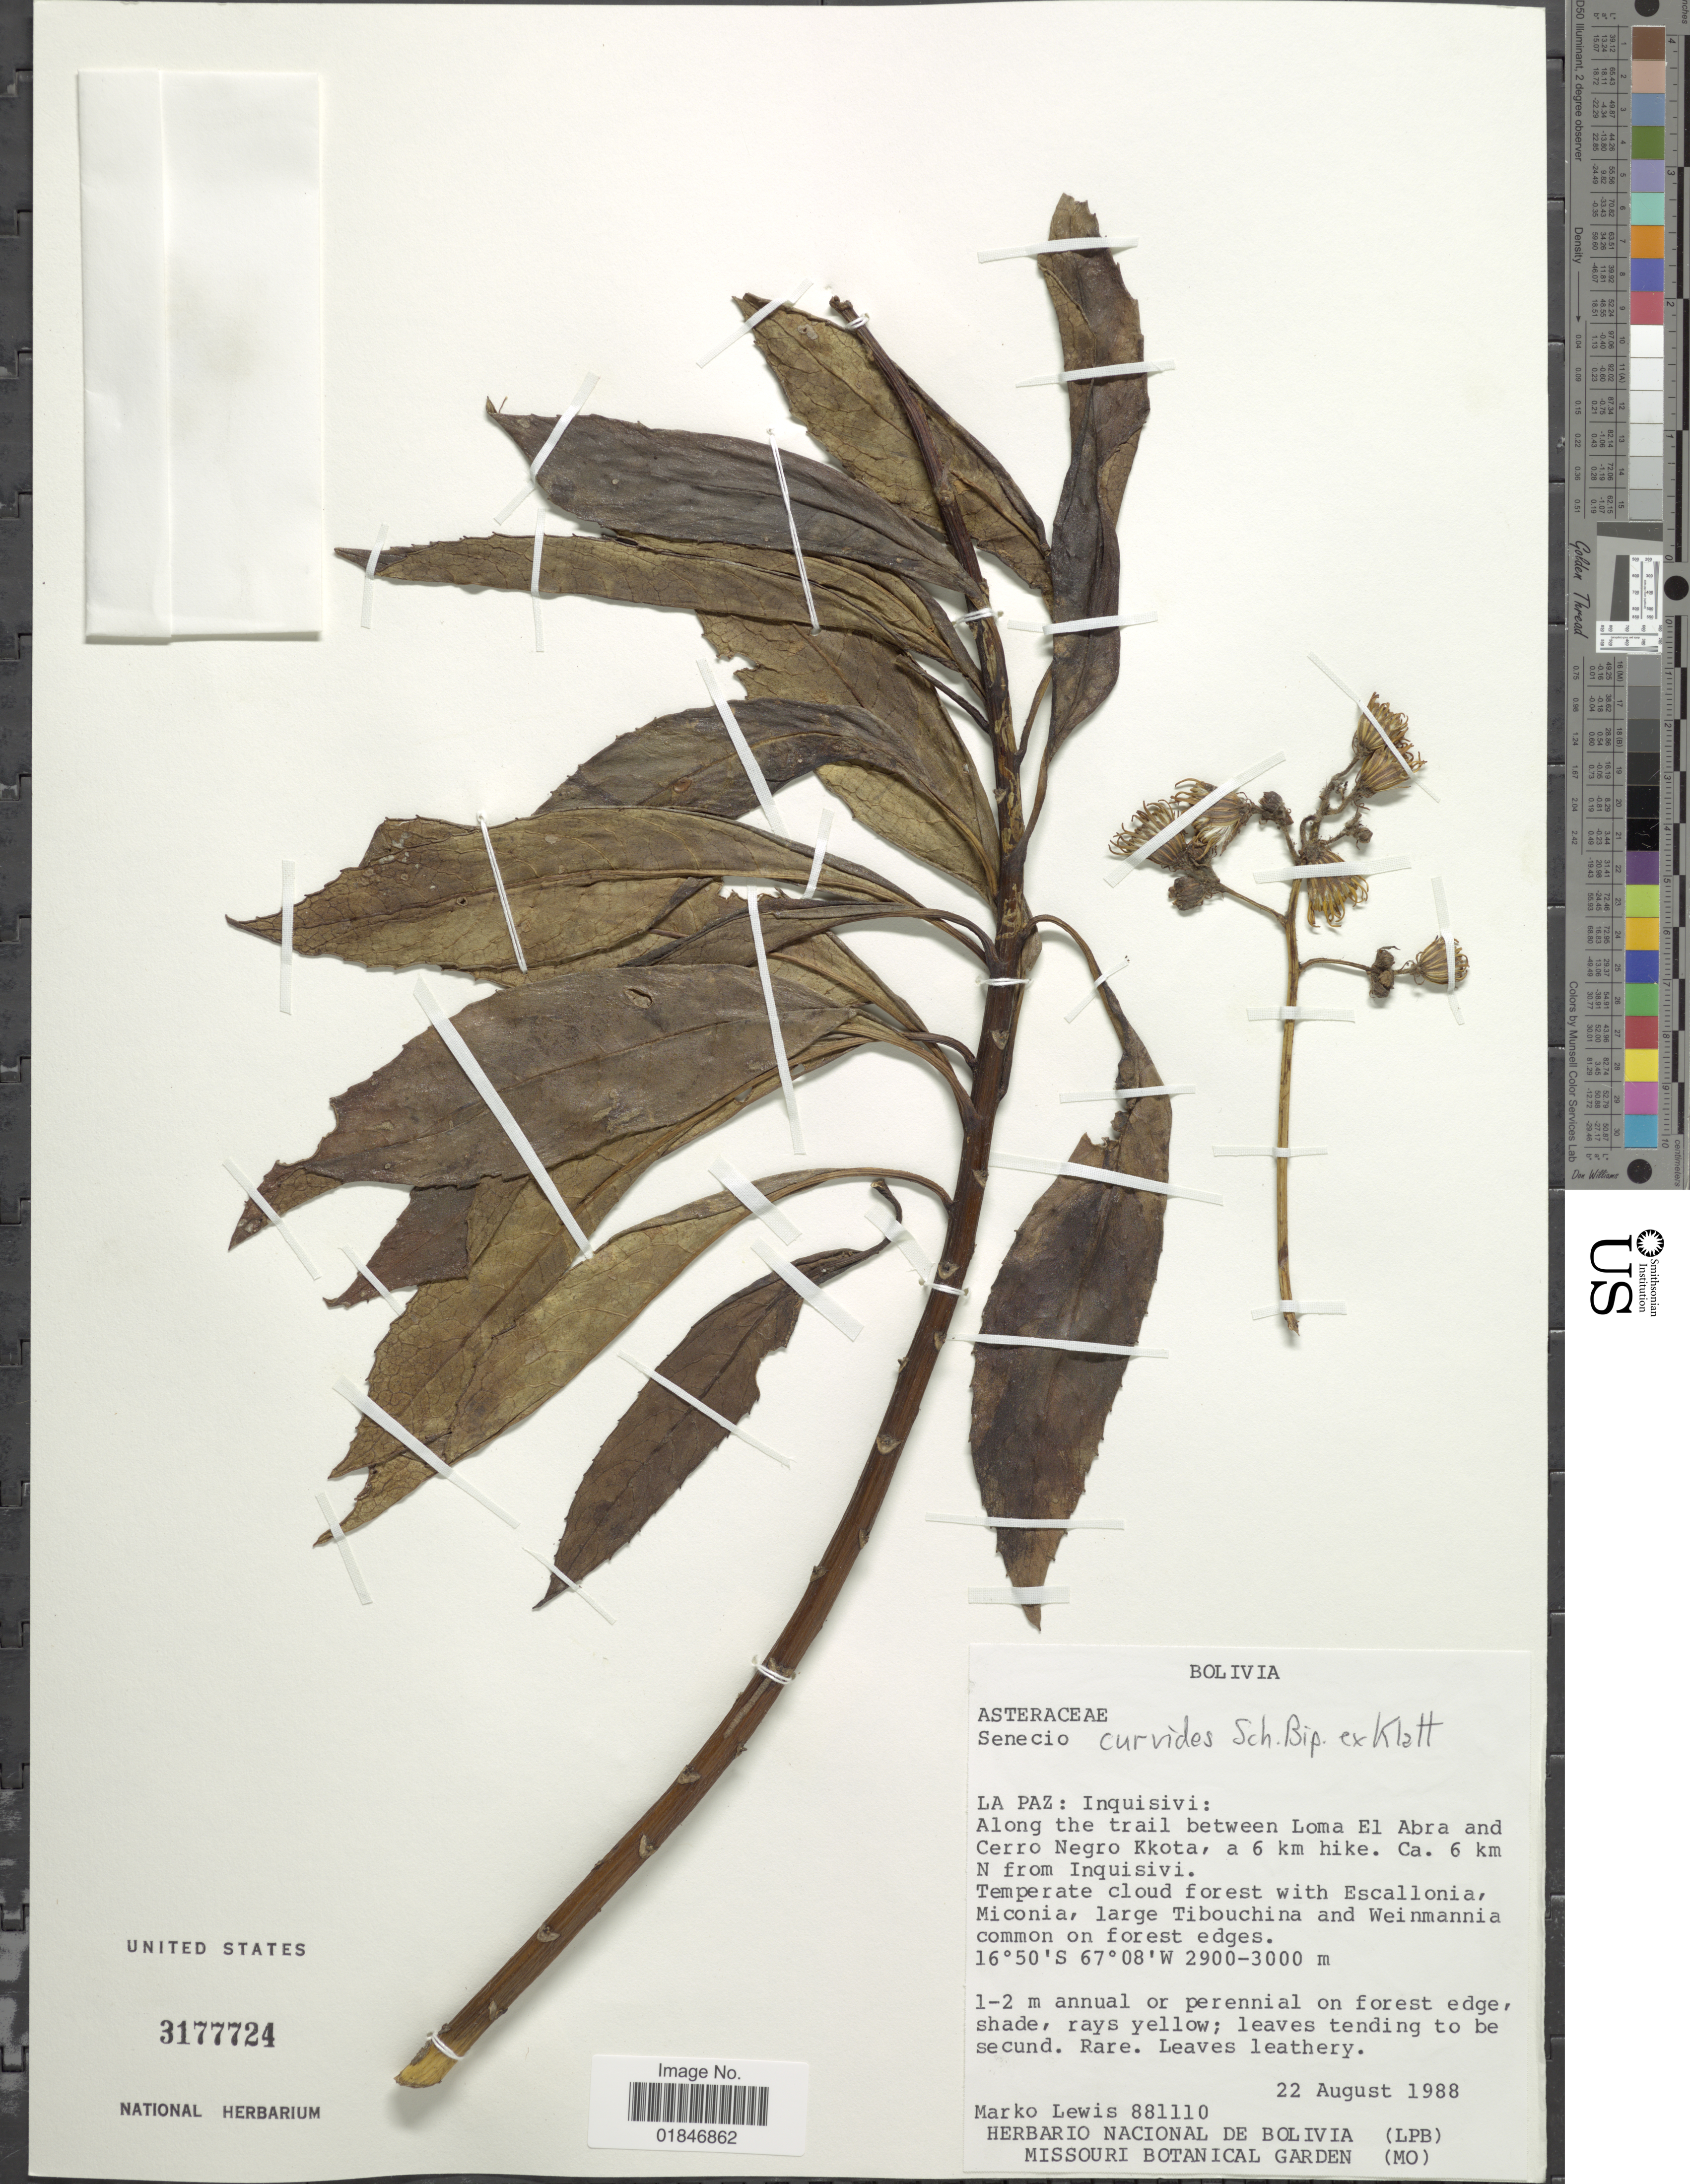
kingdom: Plantae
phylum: Tracheophyta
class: Magnoliopsida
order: Asterales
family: Asteraceae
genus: Dendrophorbium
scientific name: Dendrophorbium curvidens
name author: (Sch. Bip. ex Klatt) C. Jeffrey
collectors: M. A. Lewis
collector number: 881110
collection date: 1988-08-22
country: Bolivia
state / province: La Paz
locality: Inquisivi: Along the trail between Loma El ara and Cerro Negro Kkta, a 6 km hike, Ca. 6 km N from Inquisivi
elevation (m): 2900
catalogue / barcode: US 3177724